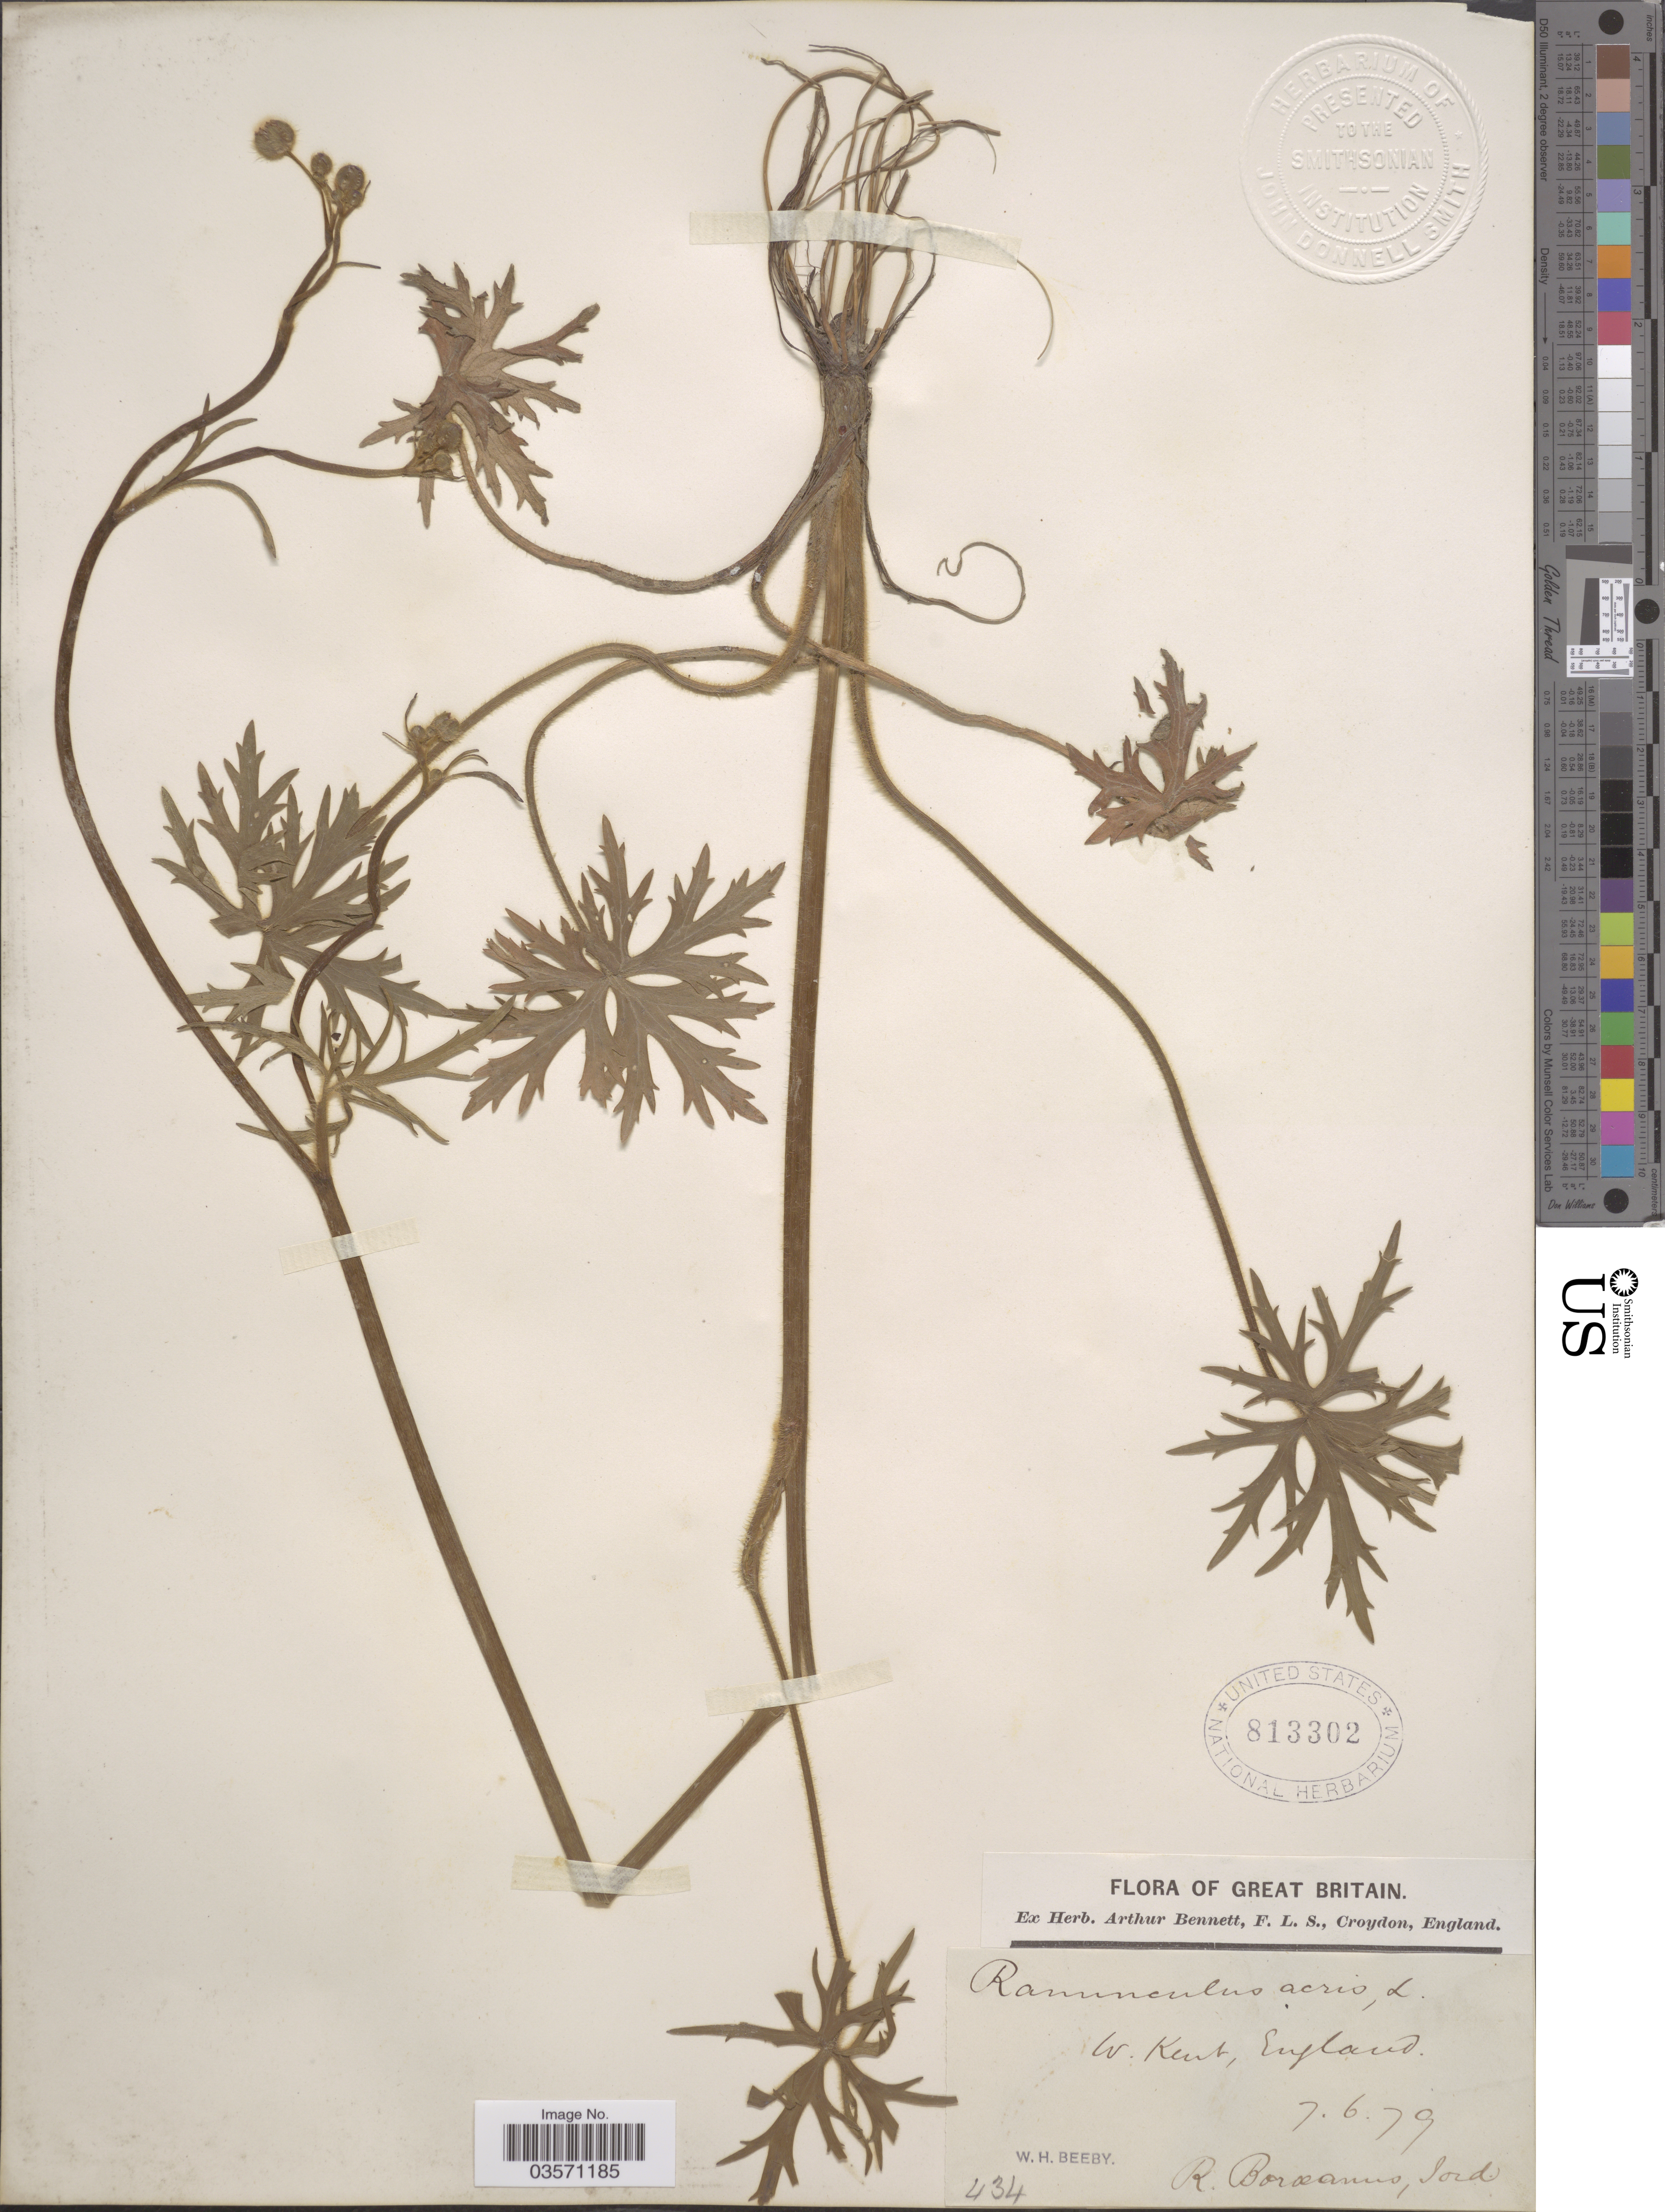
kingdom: Plantae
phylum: Tracheophyta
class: Magnoliopsida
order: Ranunculales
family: Ranunculaceae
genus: Ranunculus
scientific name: Ranunculus acris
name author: L.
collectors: W. Beeby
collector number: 434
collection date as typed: Transcribed d/m/y: 7/6/79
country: United Kingdom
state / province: England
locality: Great Britain. W. Kent, England. R. Boræanno, Jord. [unsure placement]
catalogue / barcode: US 813302